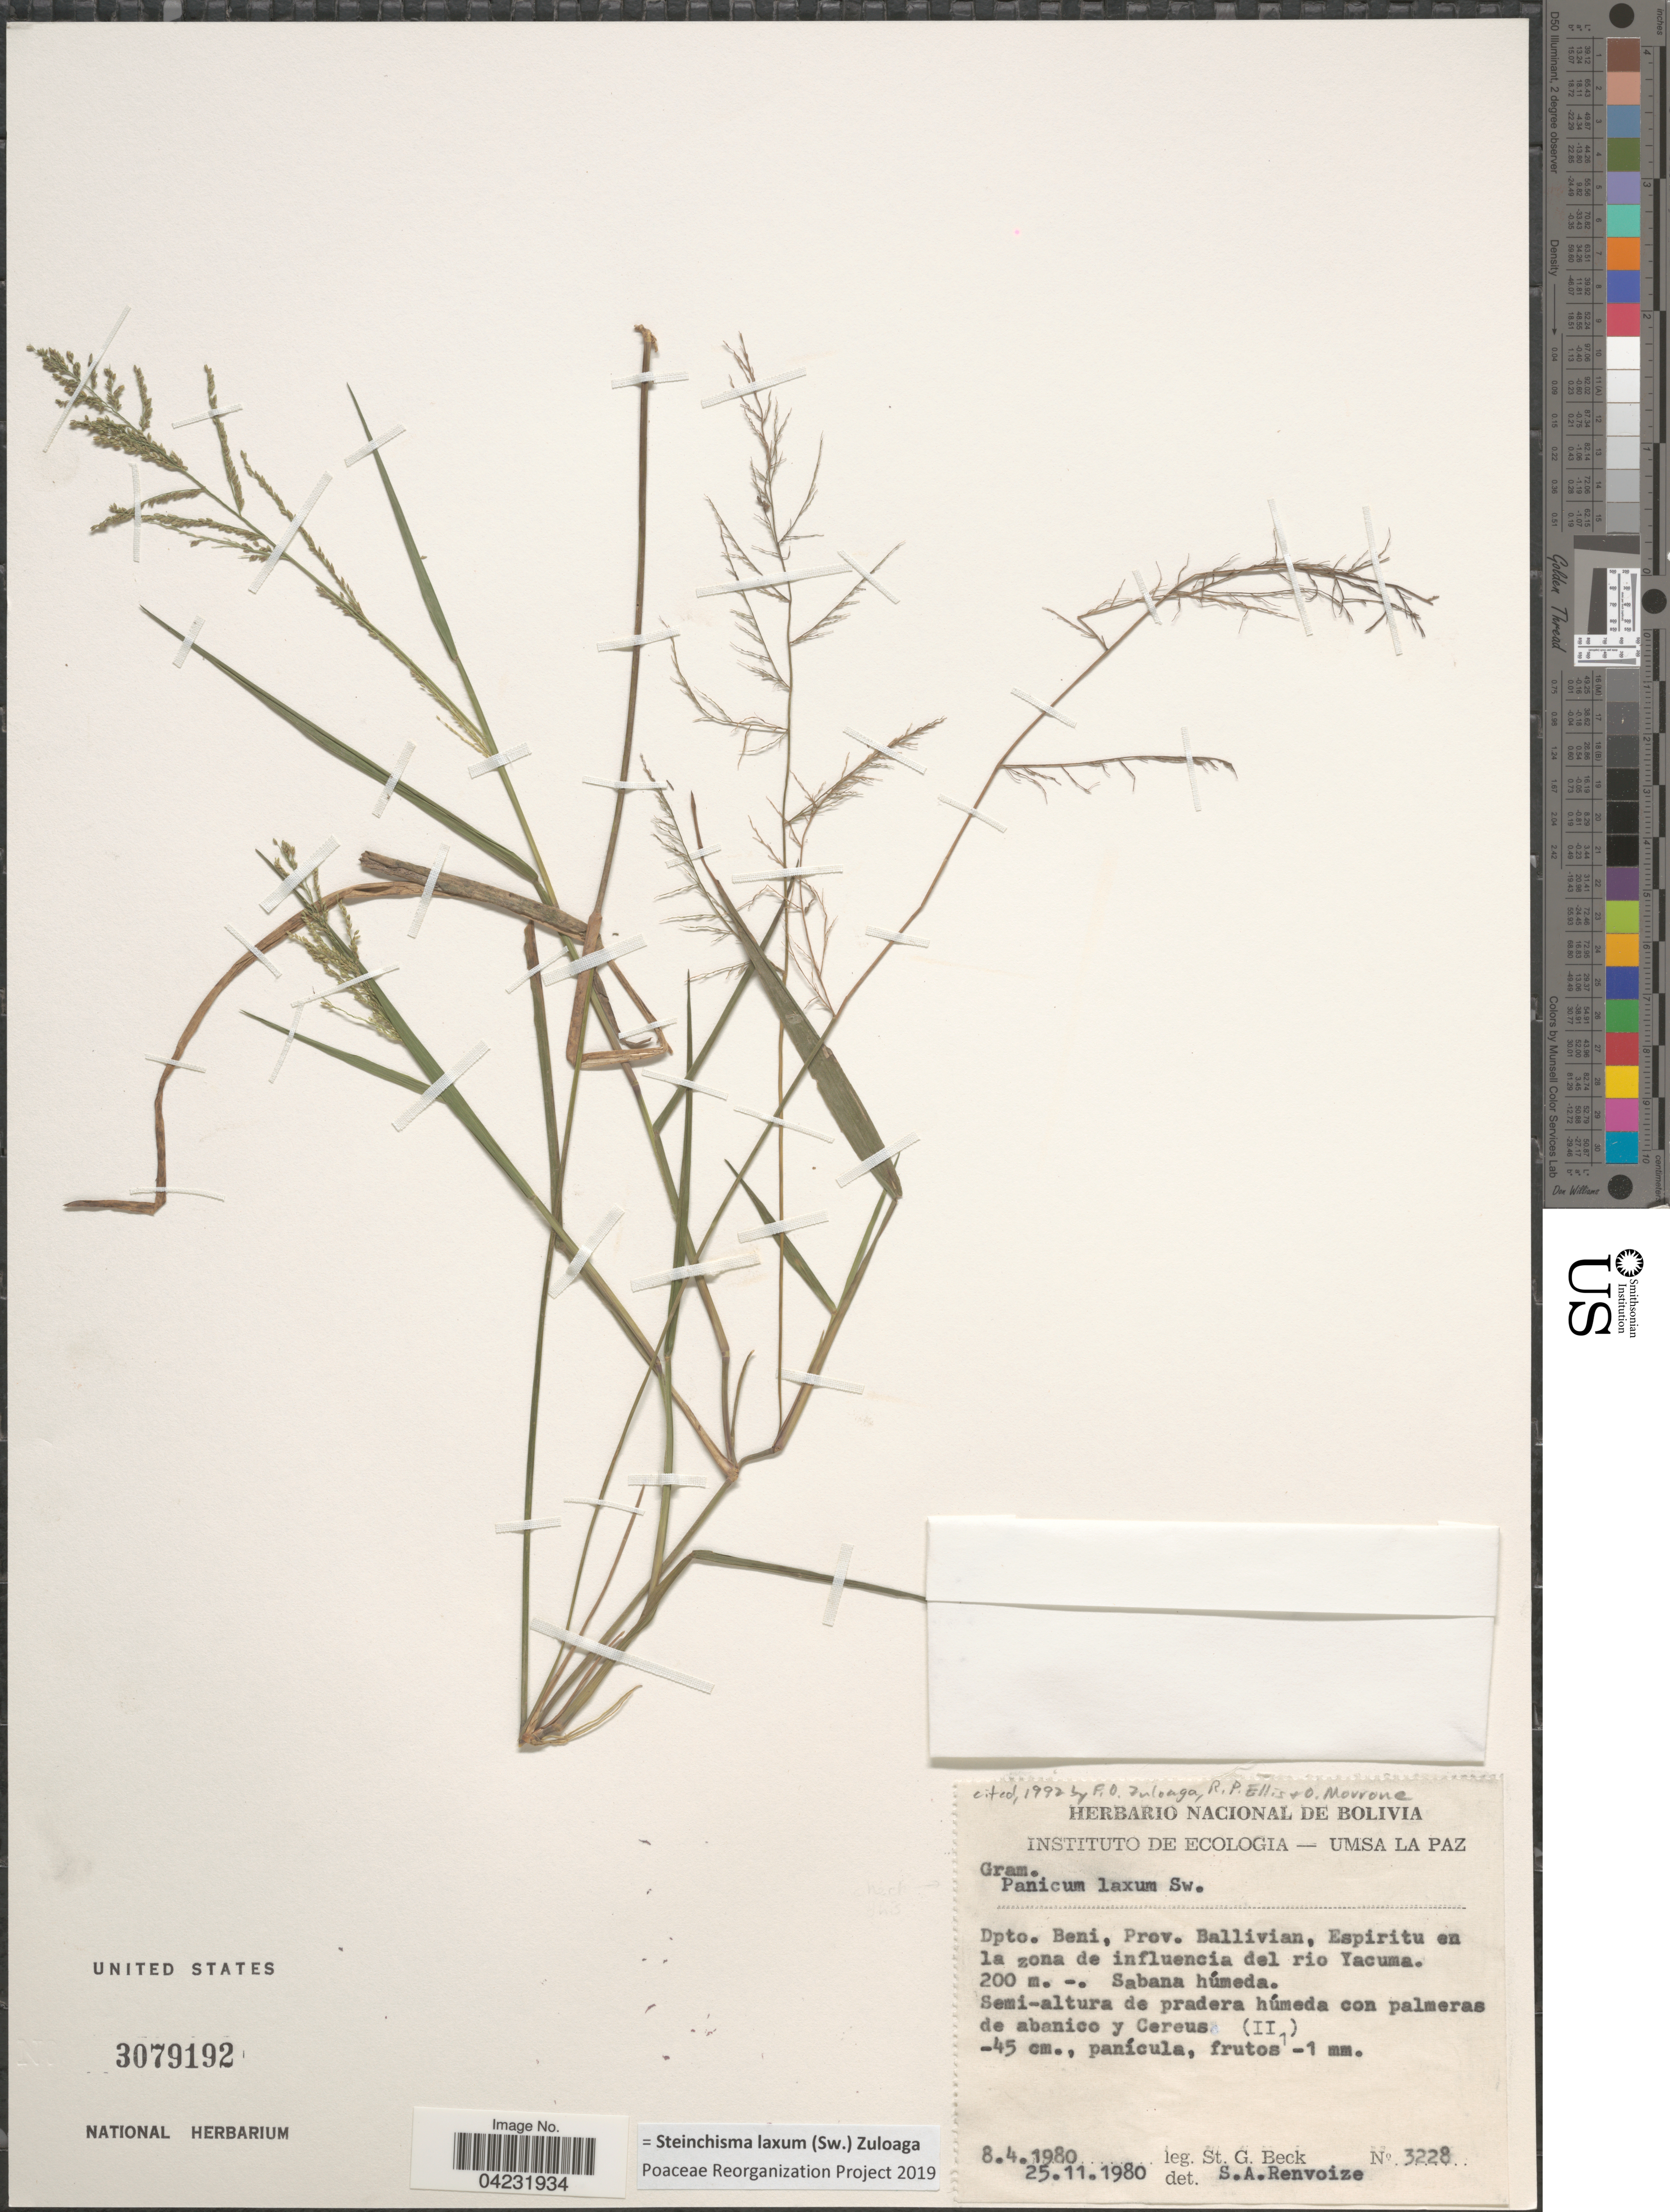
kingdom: Plantae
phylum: Tracheophyta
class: Liliopsida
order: Poales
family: Poaceae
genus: Steinchisma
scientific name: Steinchisma laxum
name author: (Sw.) Zuloaga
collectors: S. G. Beck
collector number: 3228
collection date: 1980-04-08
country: Bolivia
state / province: Beni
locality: Dpto. Beni, Prov. Ballivian, Espiritu en la zona de influencia del rio Yacuma.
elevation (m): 200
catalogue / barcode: US 3079192